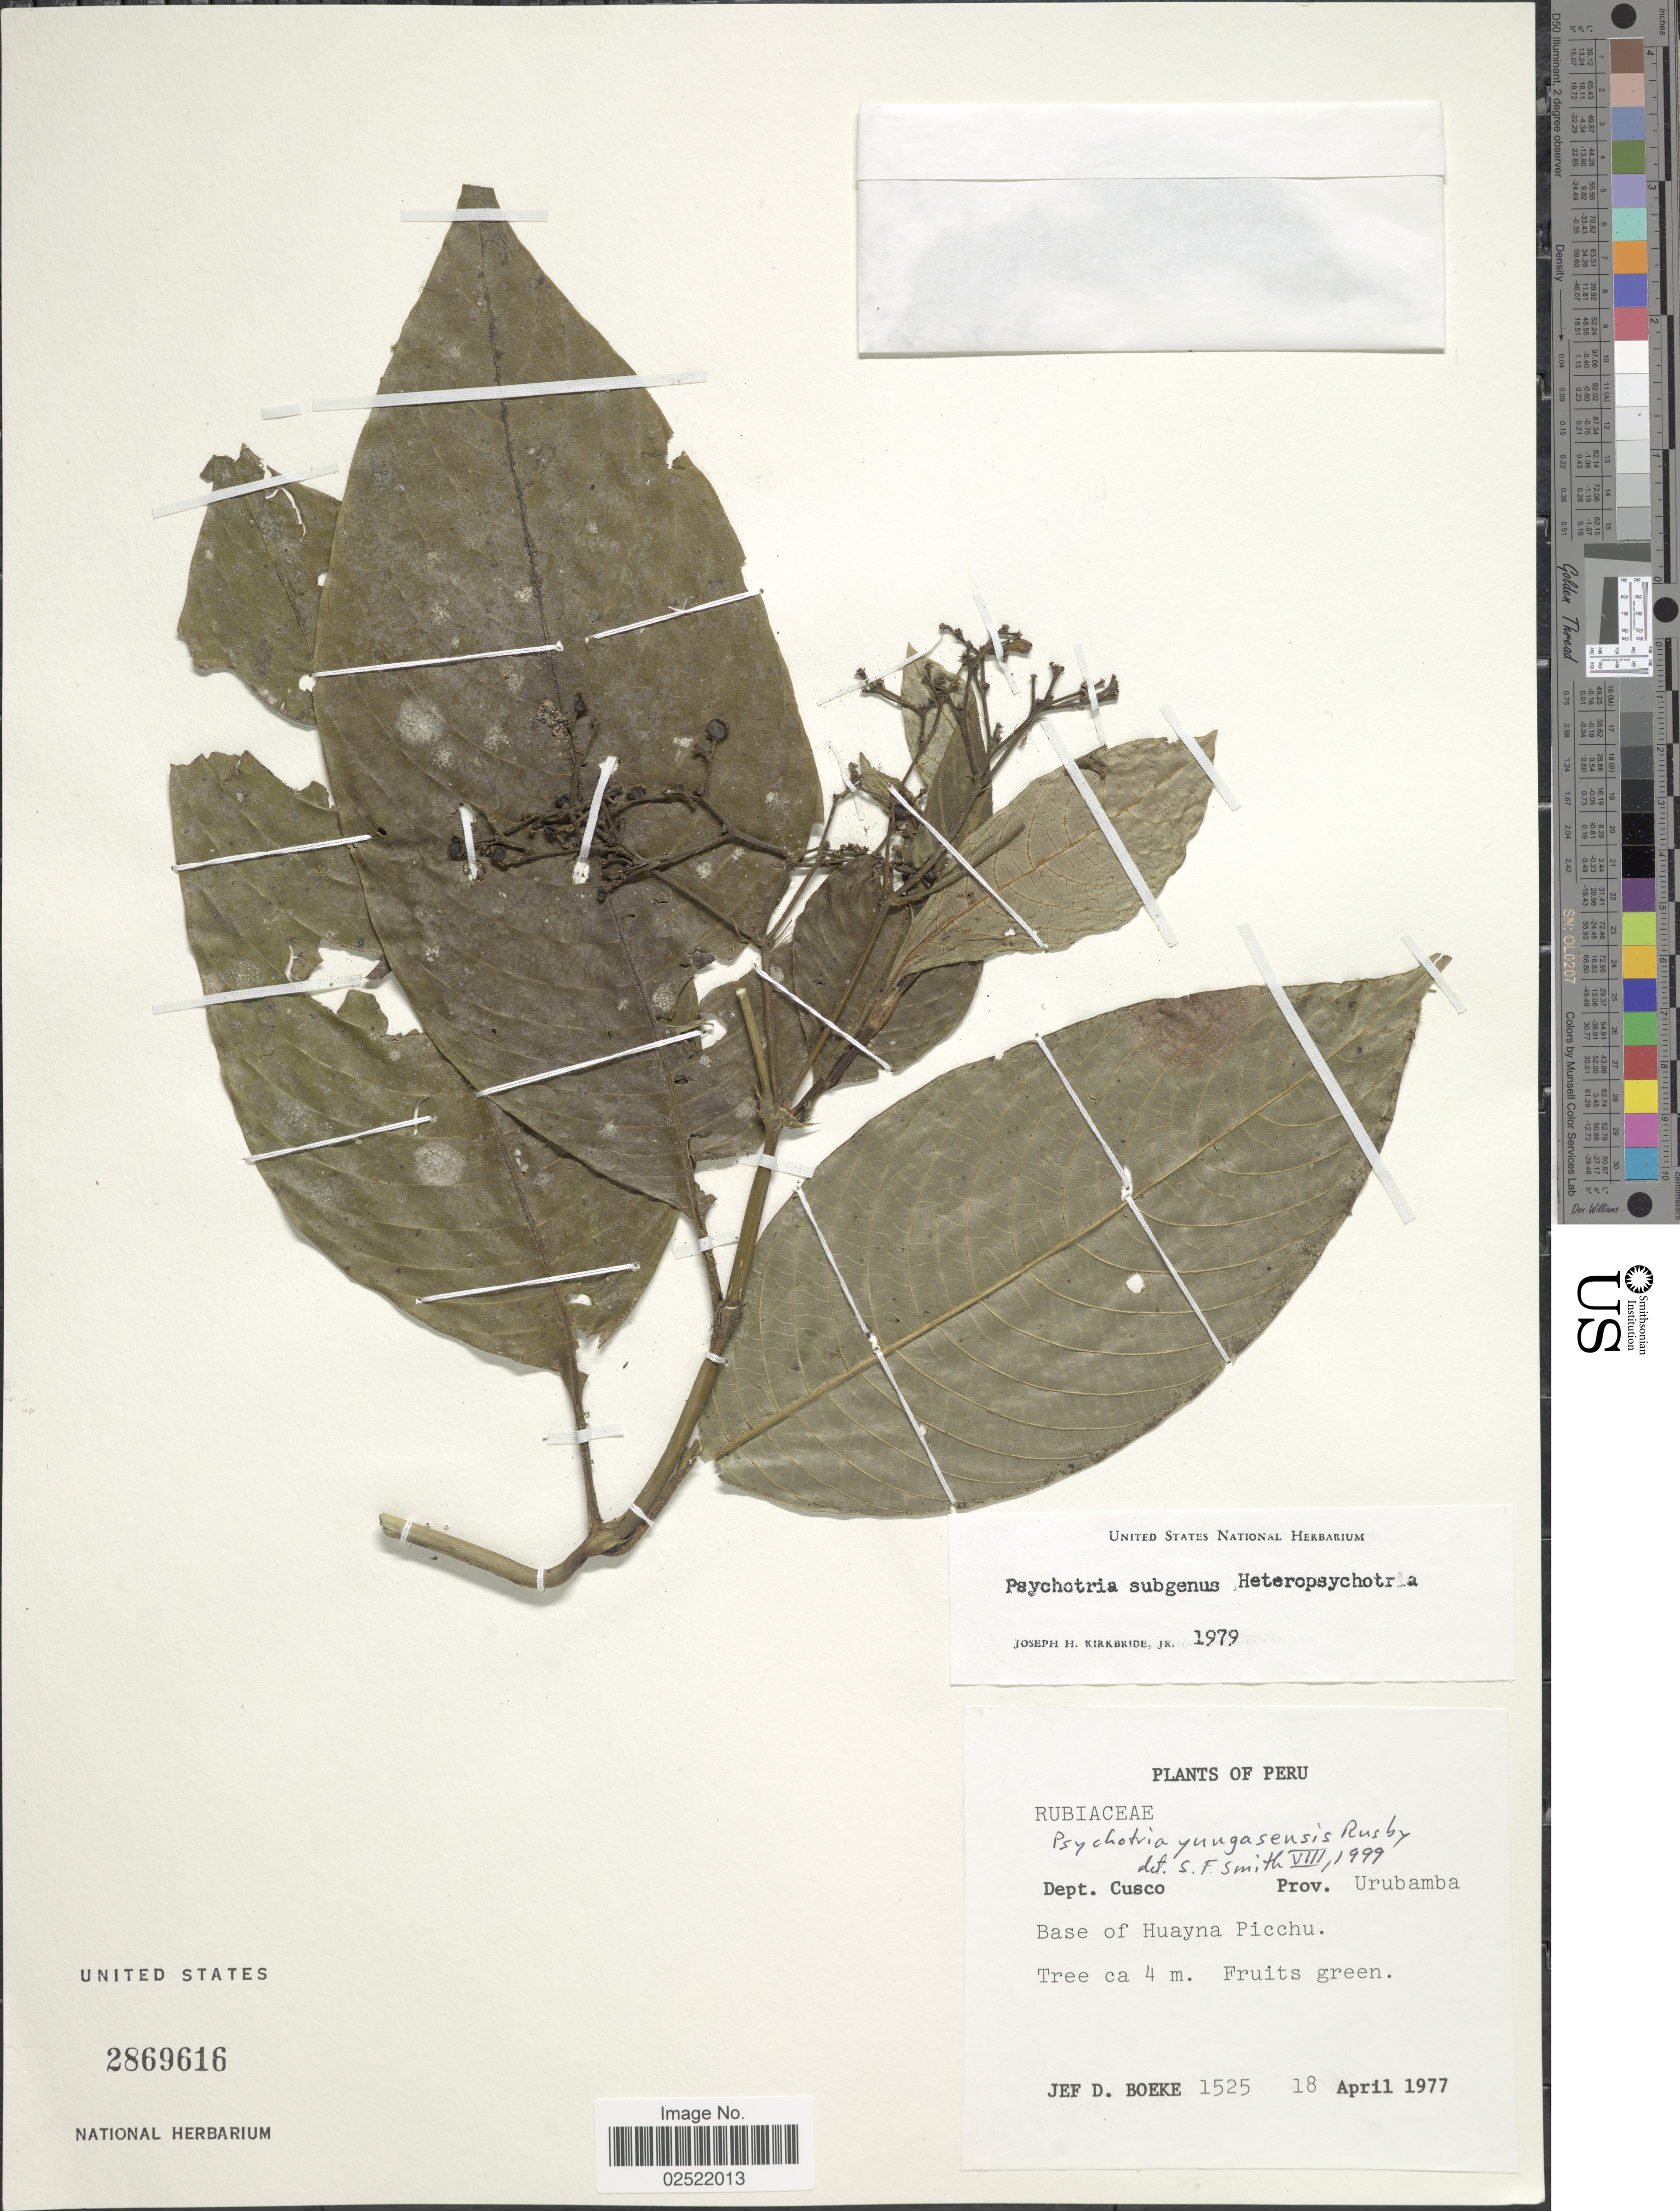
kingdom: Plantae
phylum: Tracheophyta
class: Magnoliopsida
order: Gentianales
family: Rubiaceae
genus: Psychotria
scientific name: Psychotria yungasensis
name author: Rusby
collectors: J. Boeke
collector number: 1525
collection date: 1977-04-18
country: Peru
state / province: Cusco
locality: Dept. Cusco. Prov. Urubamba. Base of Huayna Picchu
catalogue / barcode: US 2869616